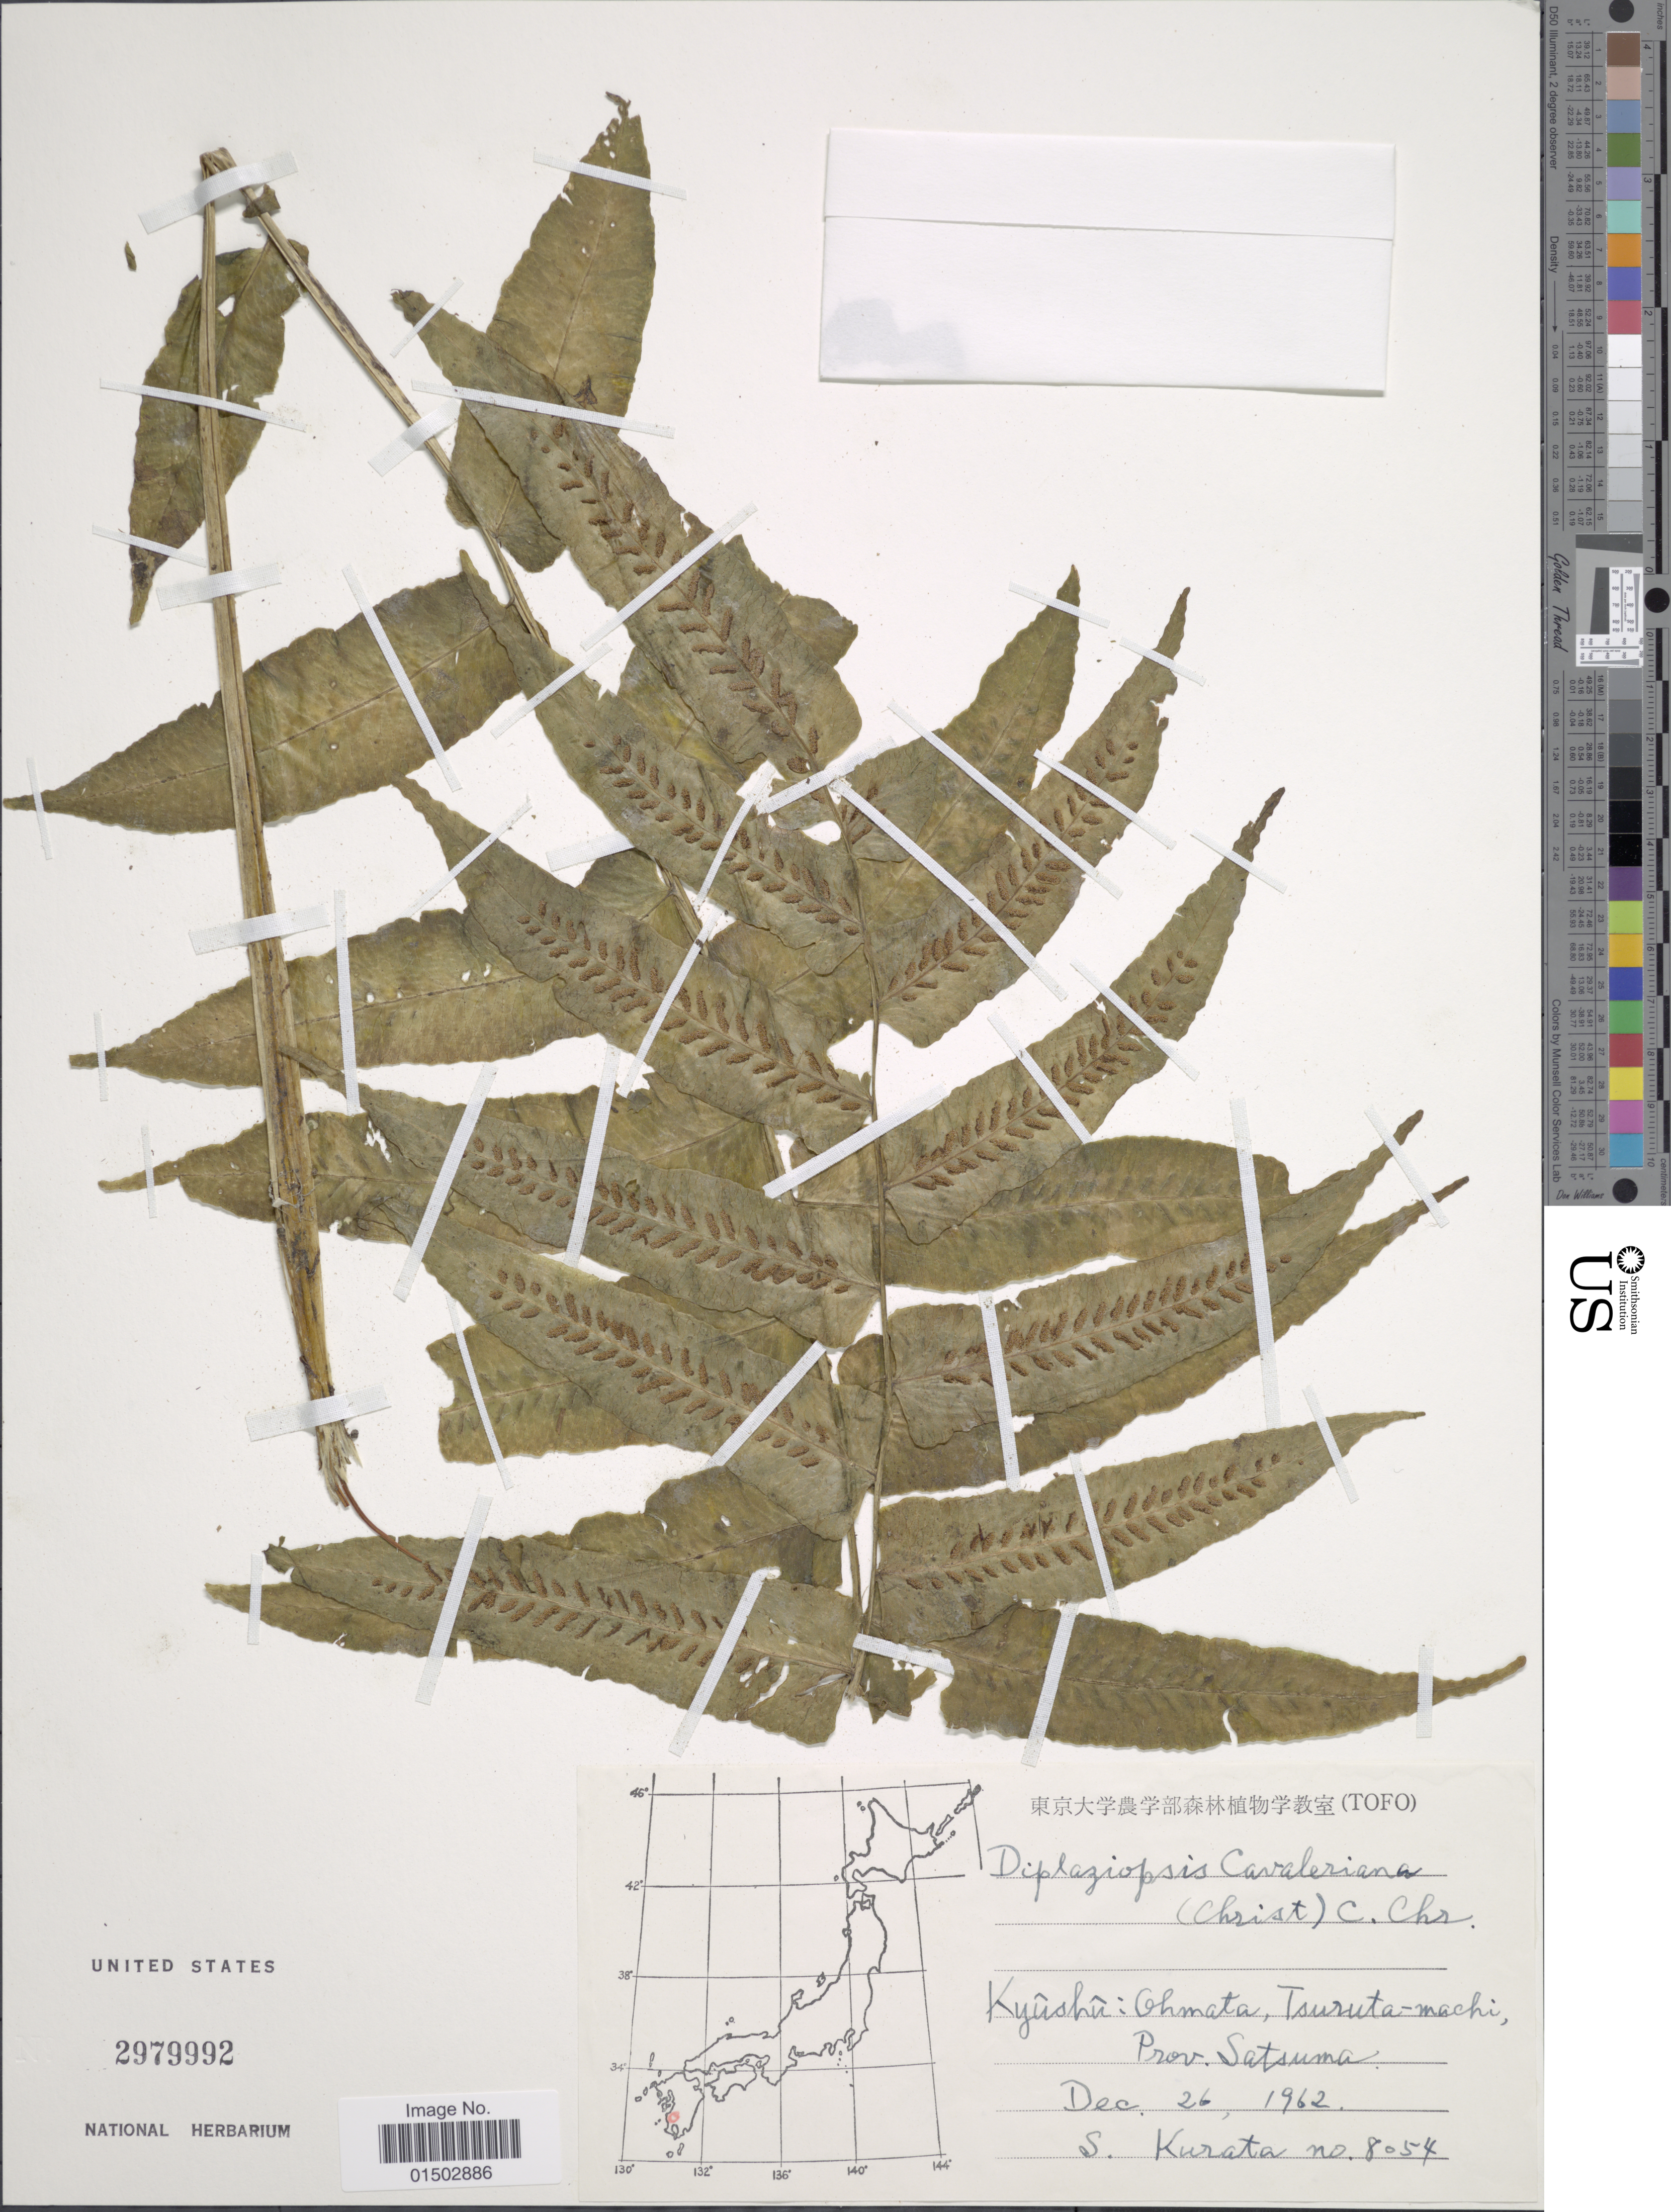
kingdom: Plantae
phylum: Tracheophyta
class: Polypodiopsida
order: Polypodiales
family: Diplaziopsidaceae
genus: Diplaziopsis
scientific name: Diplaziopsis cavaleriana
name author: (Christ) C. Chr.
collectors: Sa. Kurata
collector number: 8054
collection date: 1962-12-26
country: Japan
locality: Kyushu: Ohmata, Tsuruta- machi, Prov. Satsuma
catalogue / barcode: US 2979992